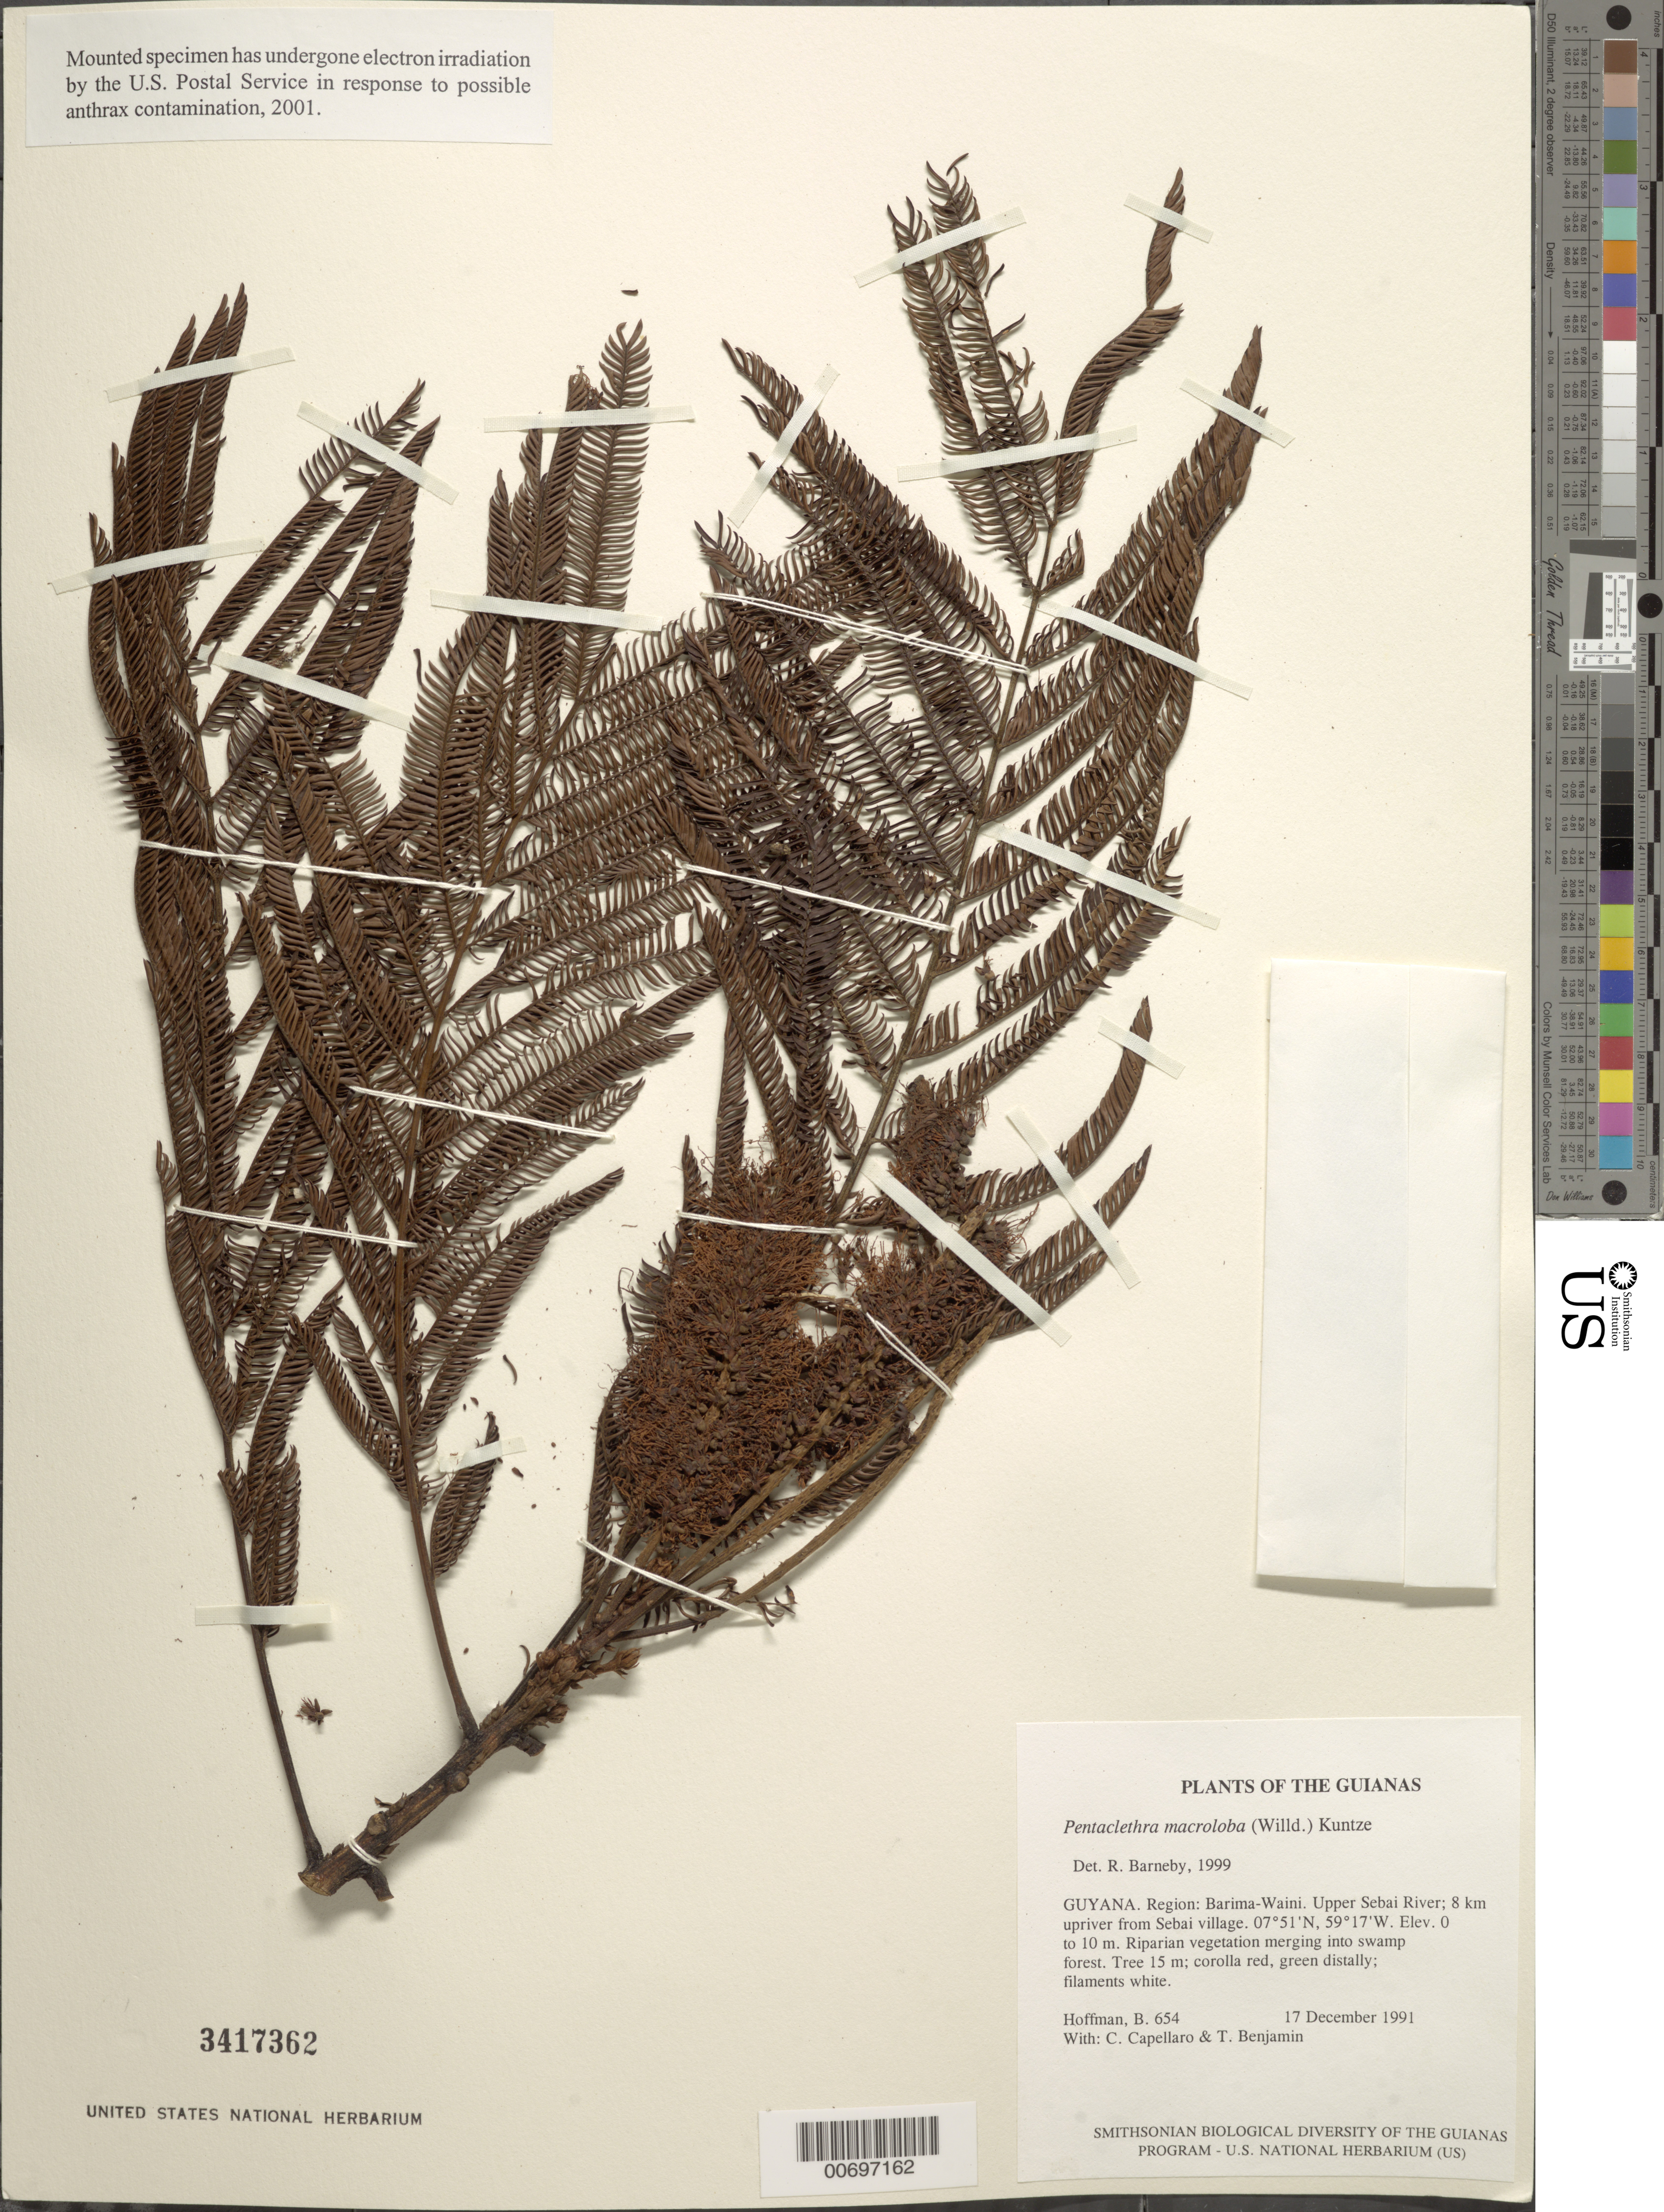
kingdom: Plantae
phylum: Tracheophyta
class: Magnoliopsida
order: Fabales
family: Fabaceae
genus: Pentaclethra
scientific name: Pentaclethra macroloba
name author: (Willd.) Kuntze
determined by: Barneby, Rupert C., (NY)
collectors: B. Hoffman, C. Capellaro & T. Benjamin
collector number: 654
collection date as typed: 17 December 1991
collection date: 1991-12-17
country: Guyana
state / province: Barima-Waini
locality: Upper Sebai River; 8 km upriver from Sebai Village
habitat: Riparian vegetation merging into swamp forest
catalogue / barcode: US 3417362